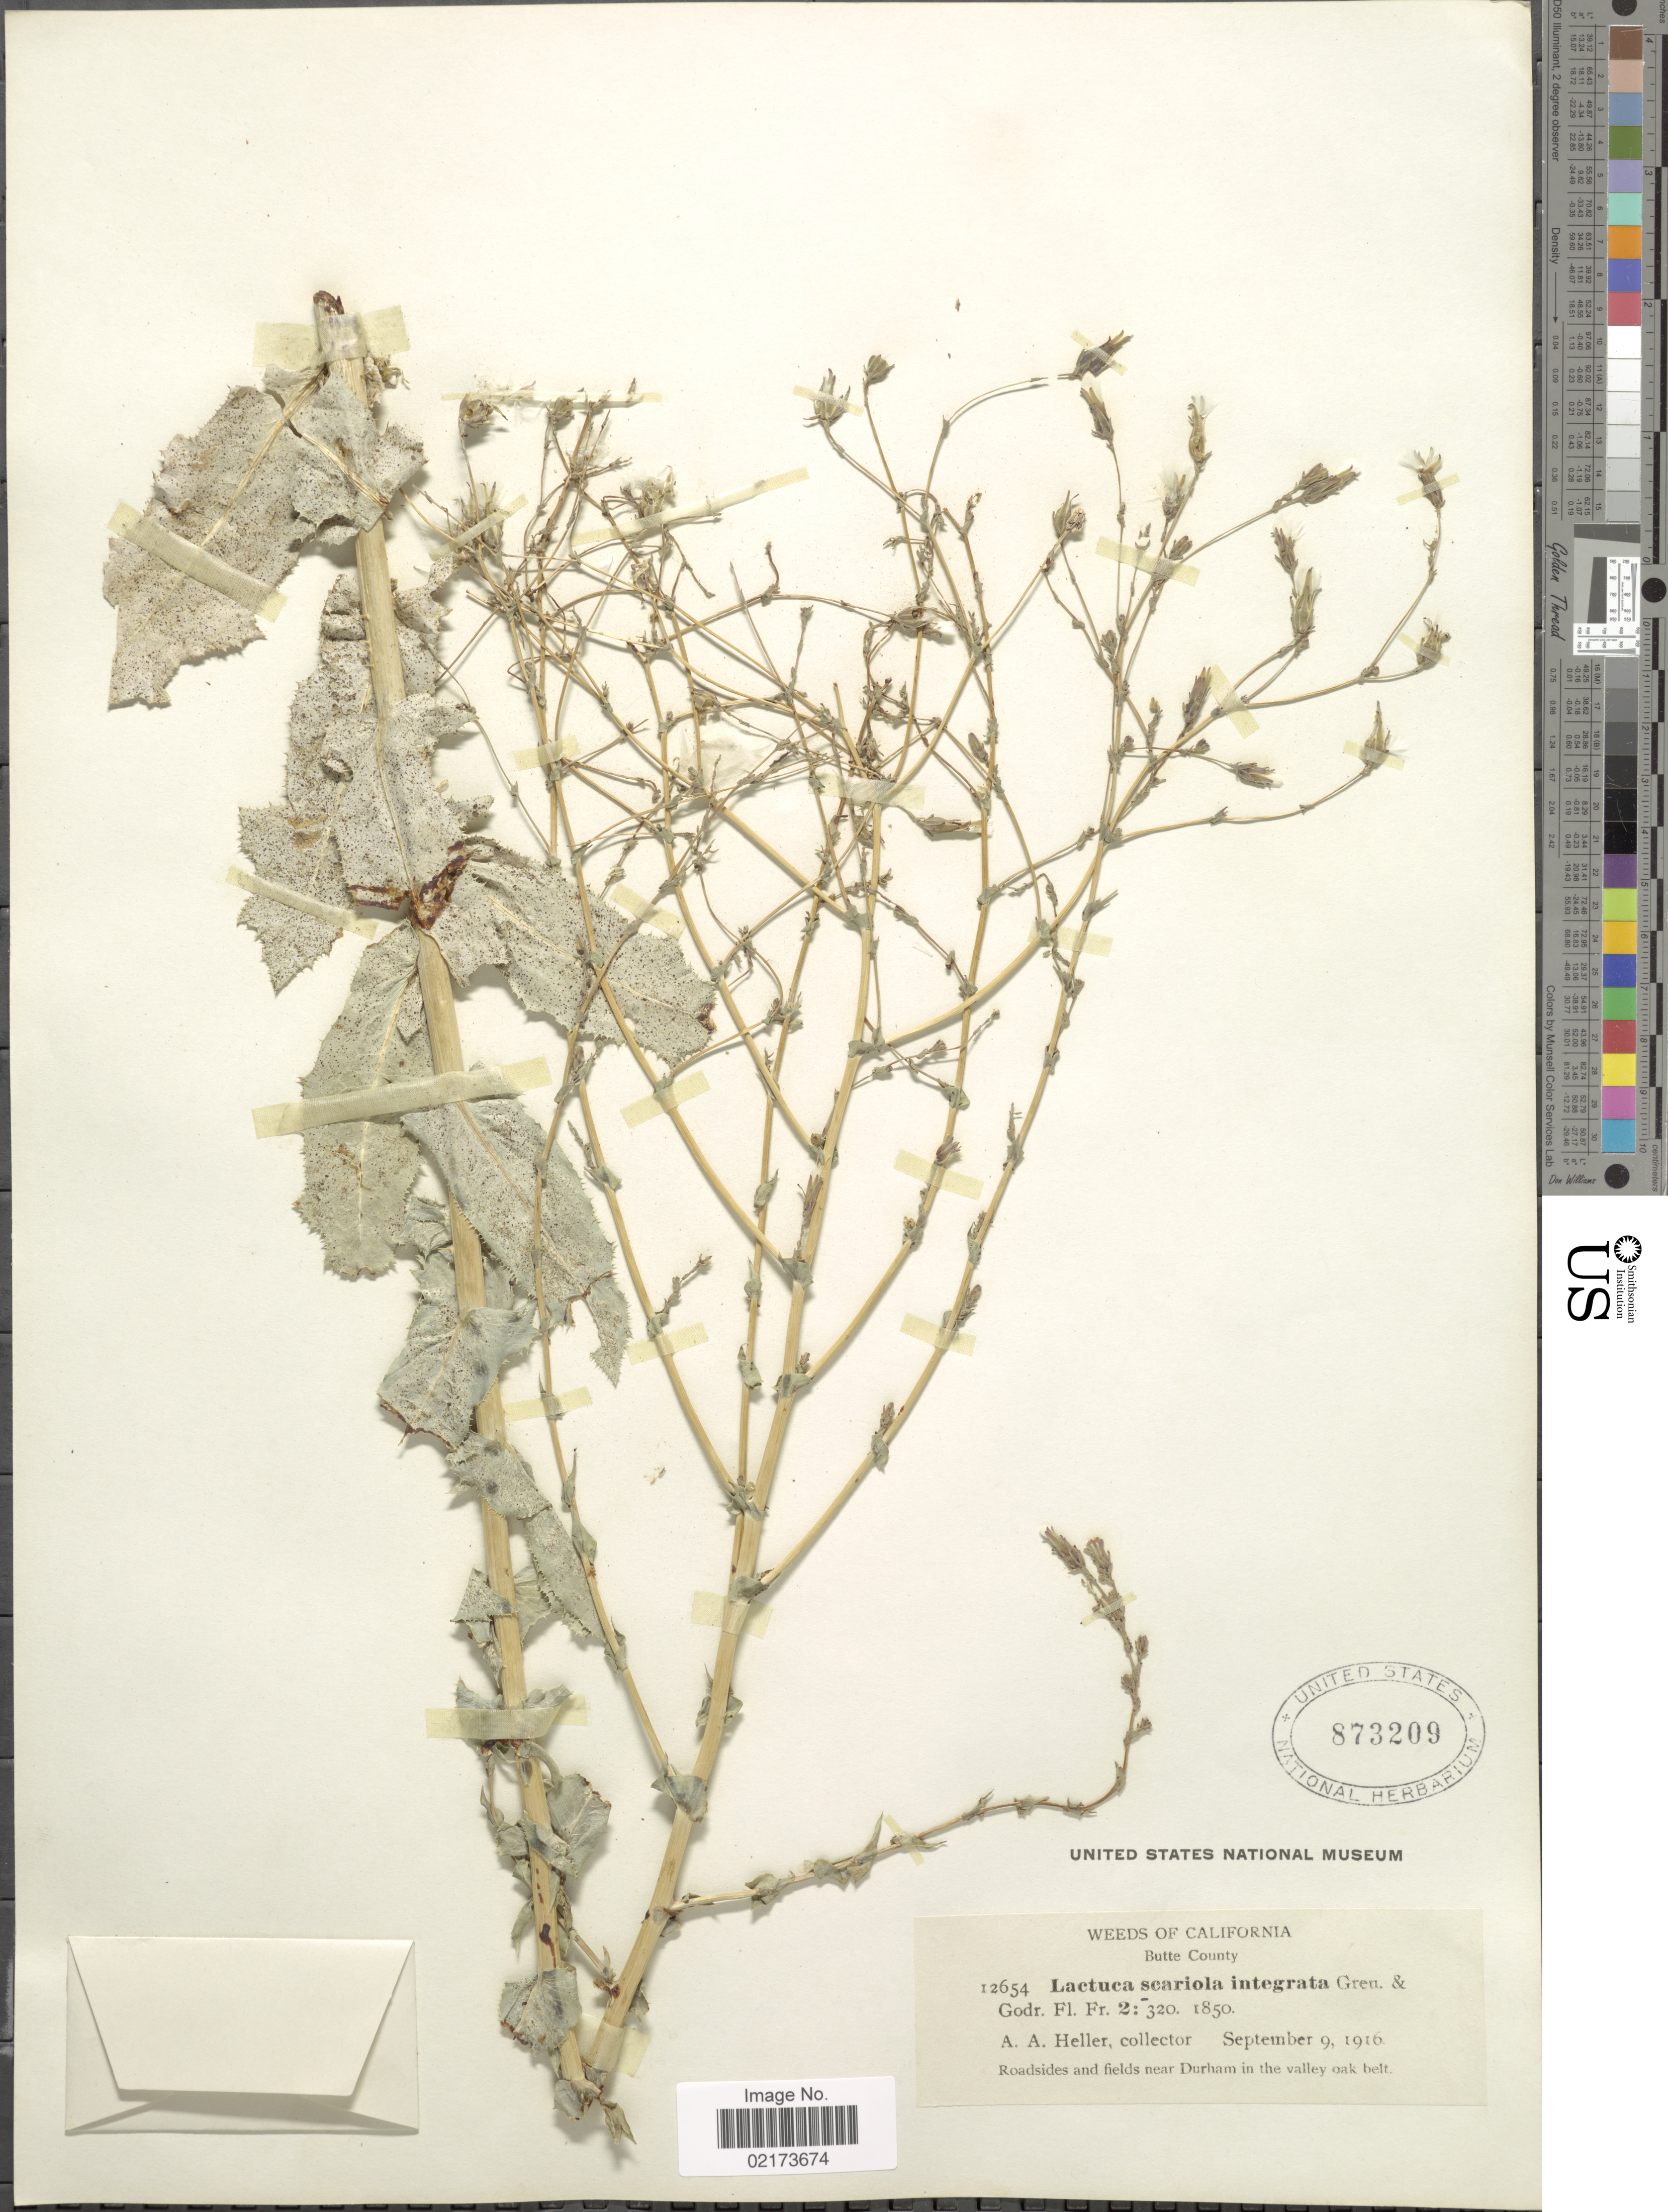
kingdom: Plantae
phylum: Tracheophyta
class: Magnoliopsida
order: Asterales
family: Asteraceae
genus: Lactuca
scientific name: Lactuca serriola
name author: L.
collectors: A. A. Heller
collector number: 12654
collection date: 1916-09-09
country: United States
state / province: California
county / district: Butte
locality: Butte County, near Durham in the valley oak belt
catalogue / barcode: US 873209